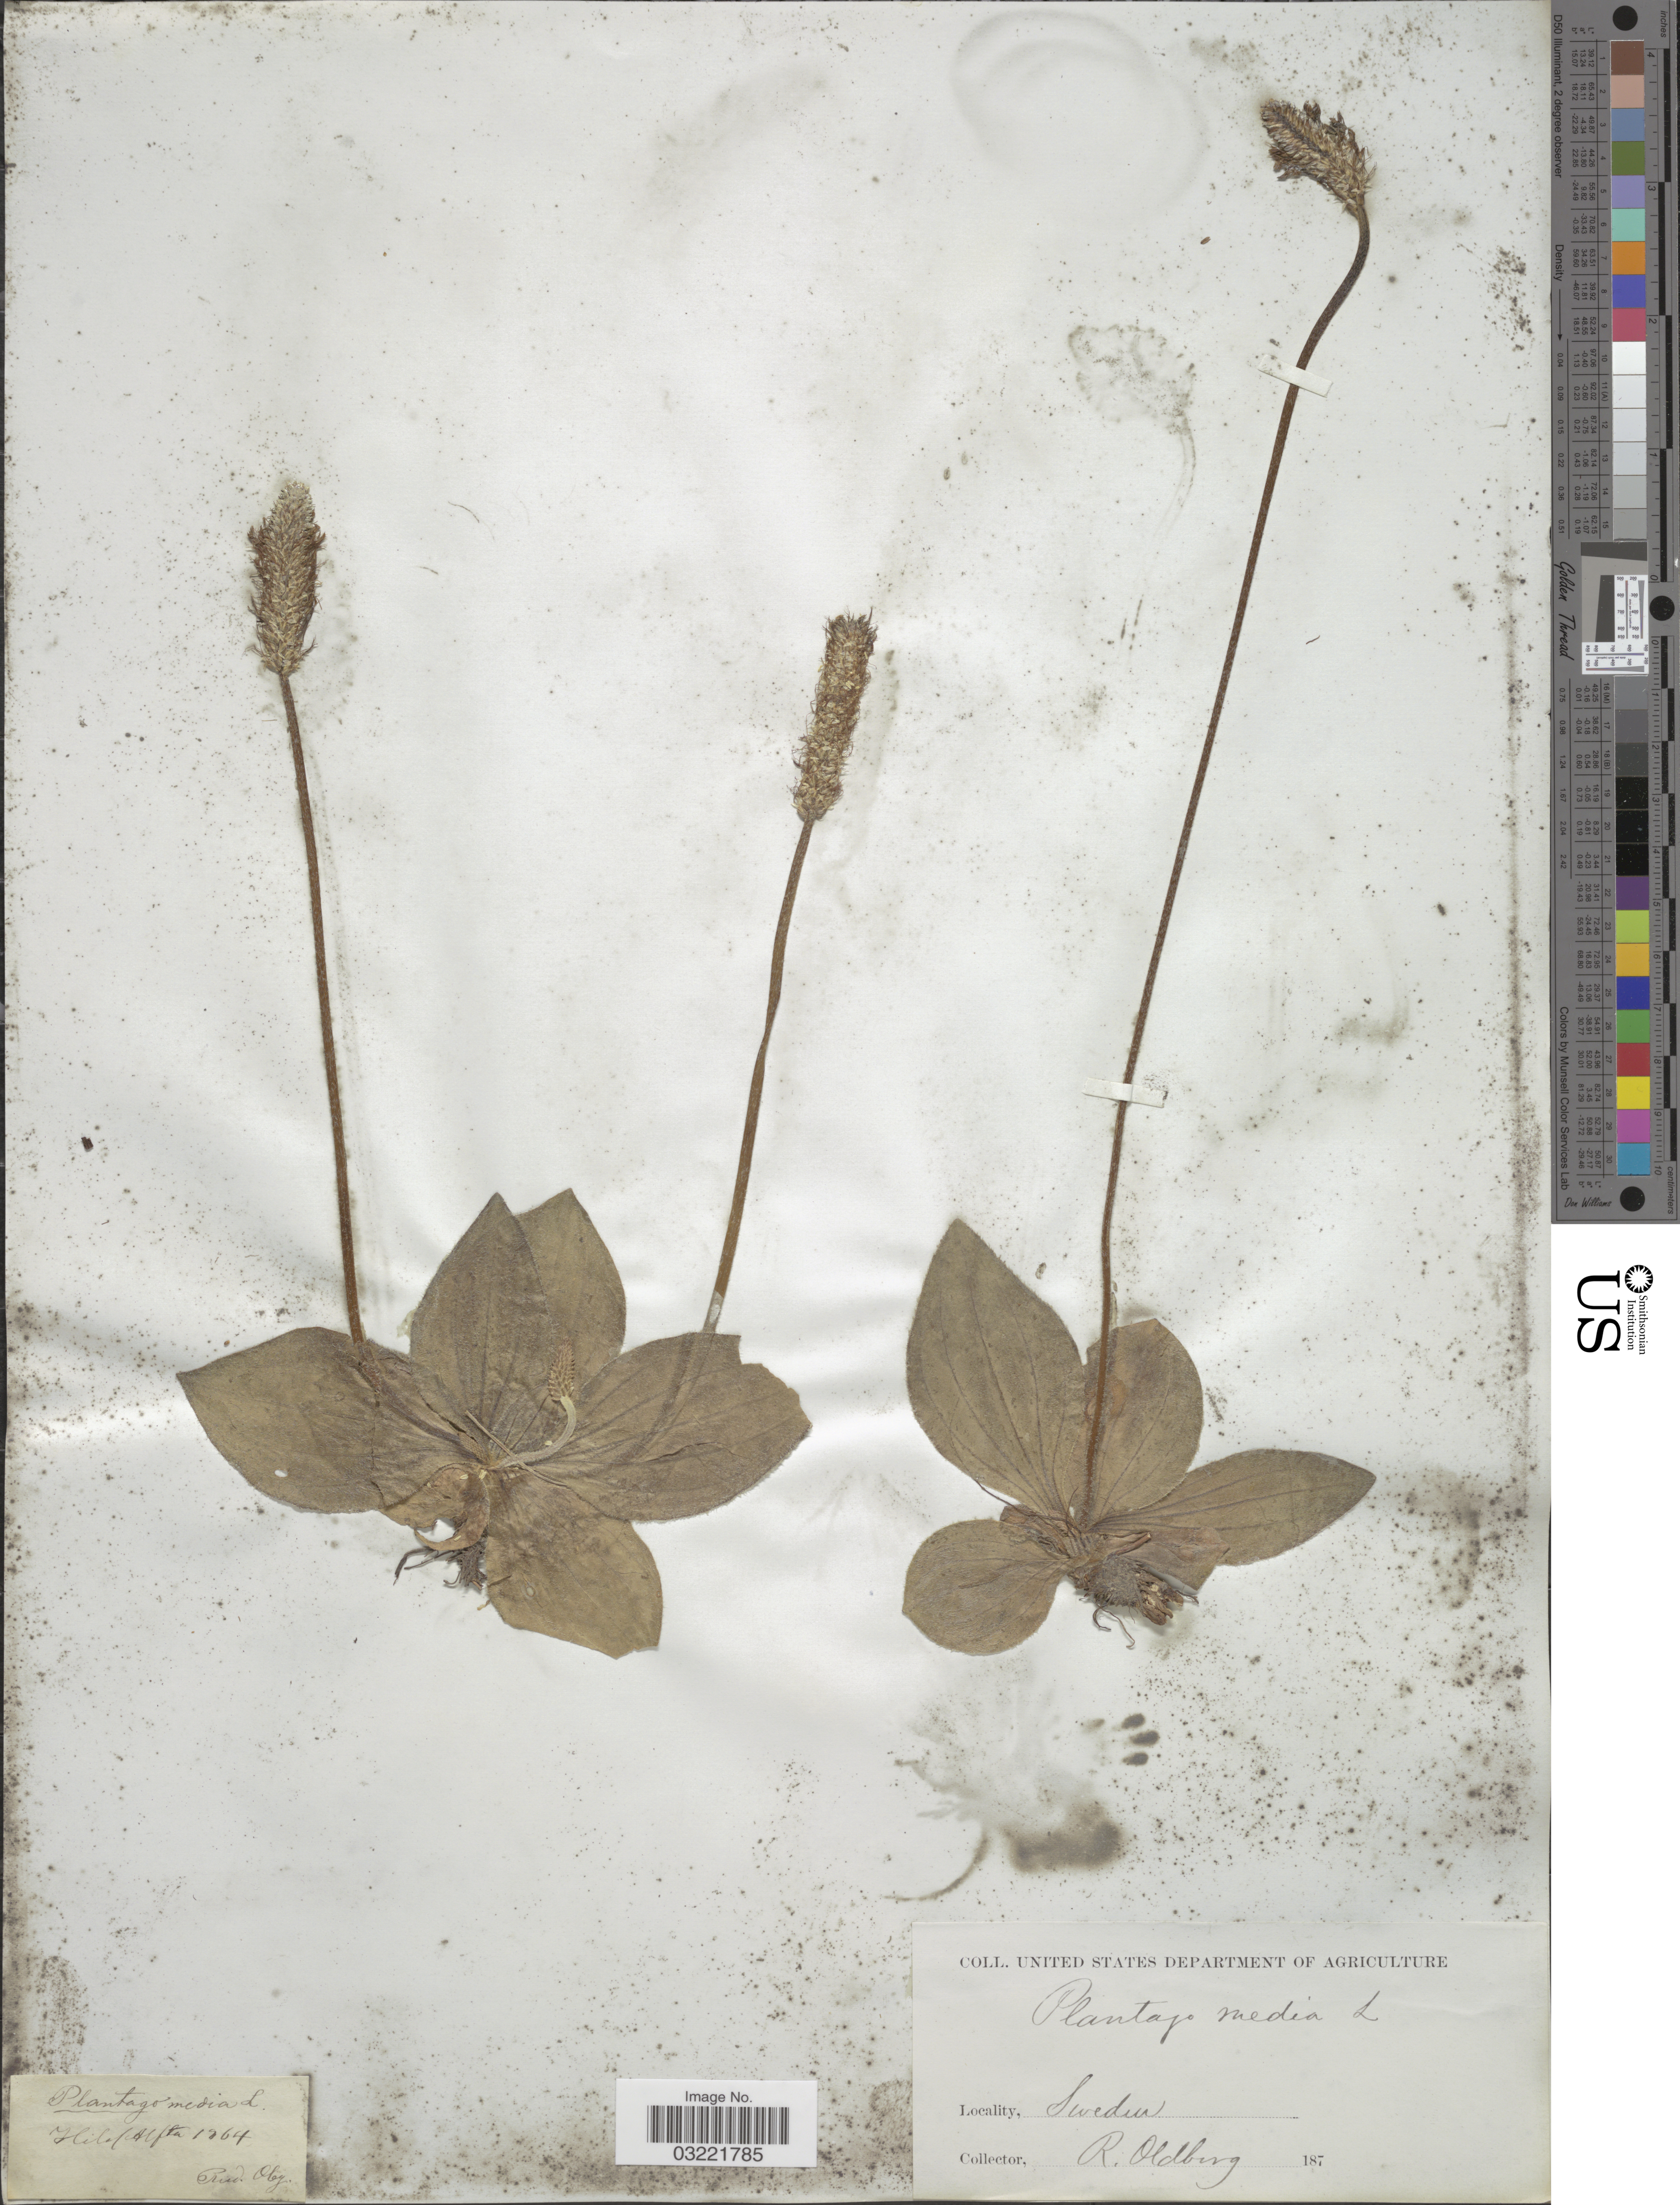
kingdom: Plantae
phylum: Tracheophyta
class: Magnoliopsida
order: Lamiales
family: Plantaginaceae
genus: Plantago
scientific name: Plantago media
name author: L.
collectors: R. Oldberg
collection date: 1864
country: Sweden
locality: Hilof Alfta.